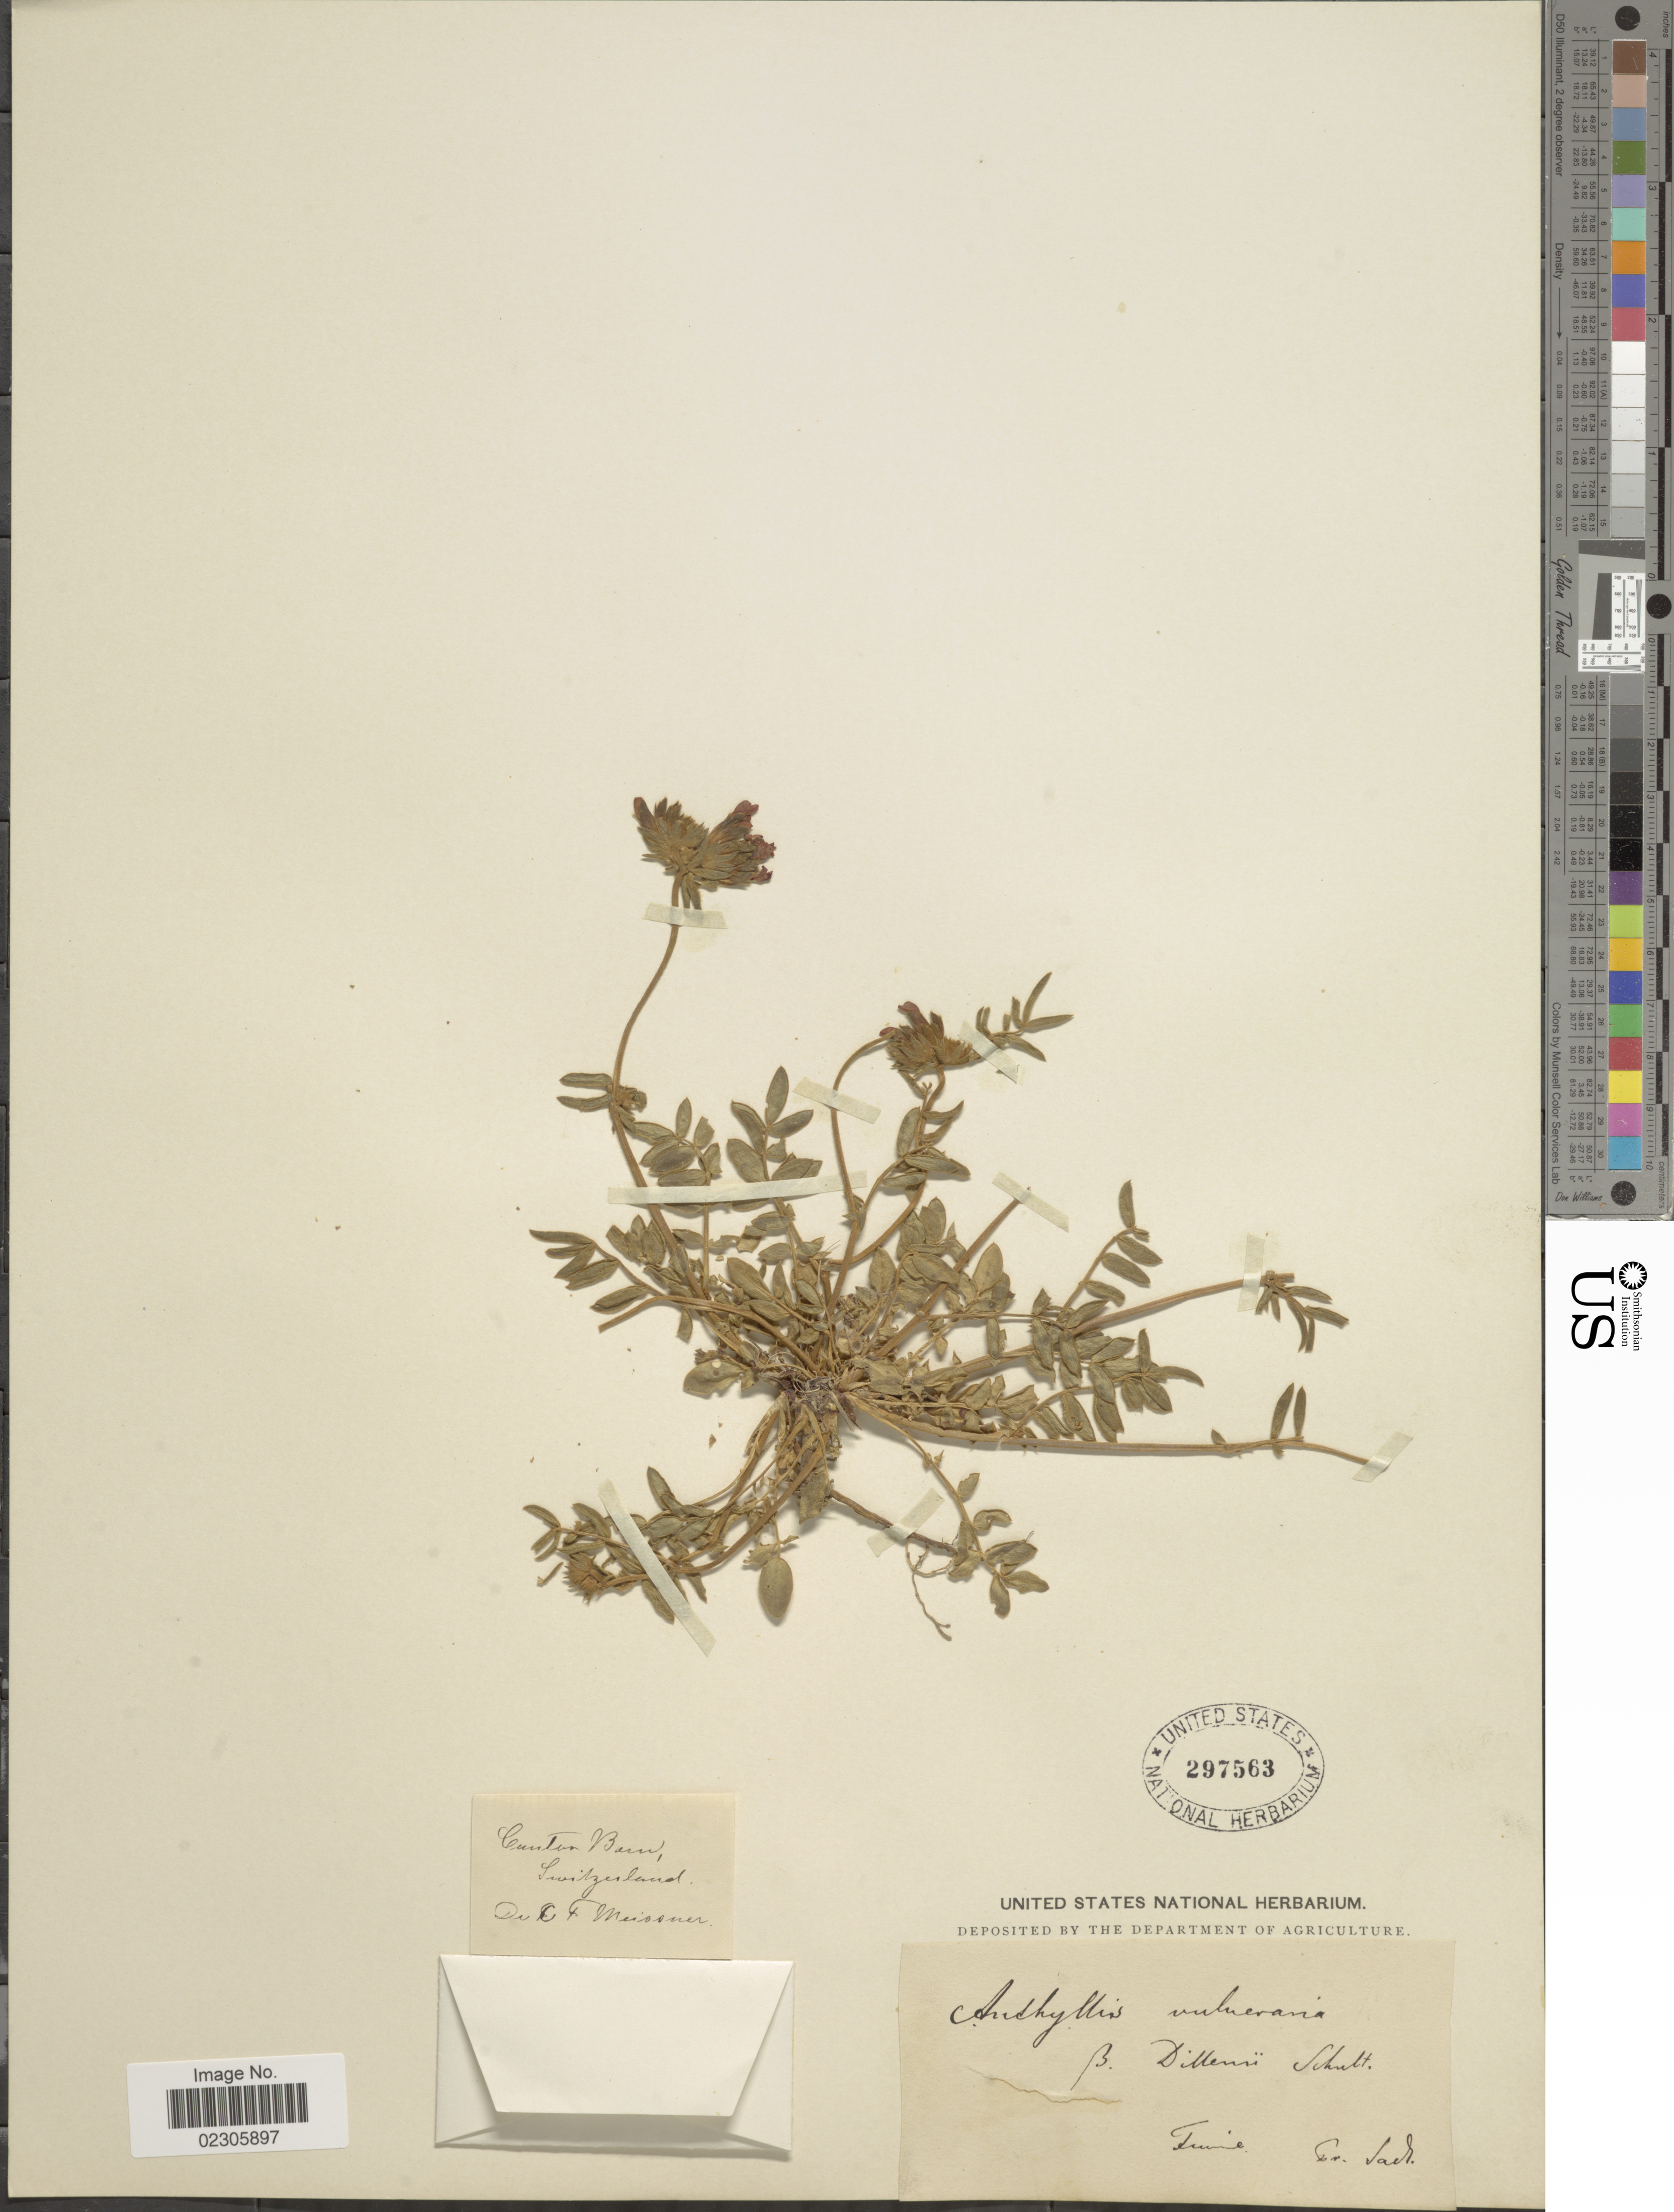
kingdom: Plantae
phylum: Tracheophyta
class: Magnoliopsida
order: Fabales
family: Fabaceae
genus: Anthyllis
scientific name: Anthyllis vulneraria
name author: L.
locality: Tunie [interpreted]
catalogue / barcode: US 297563